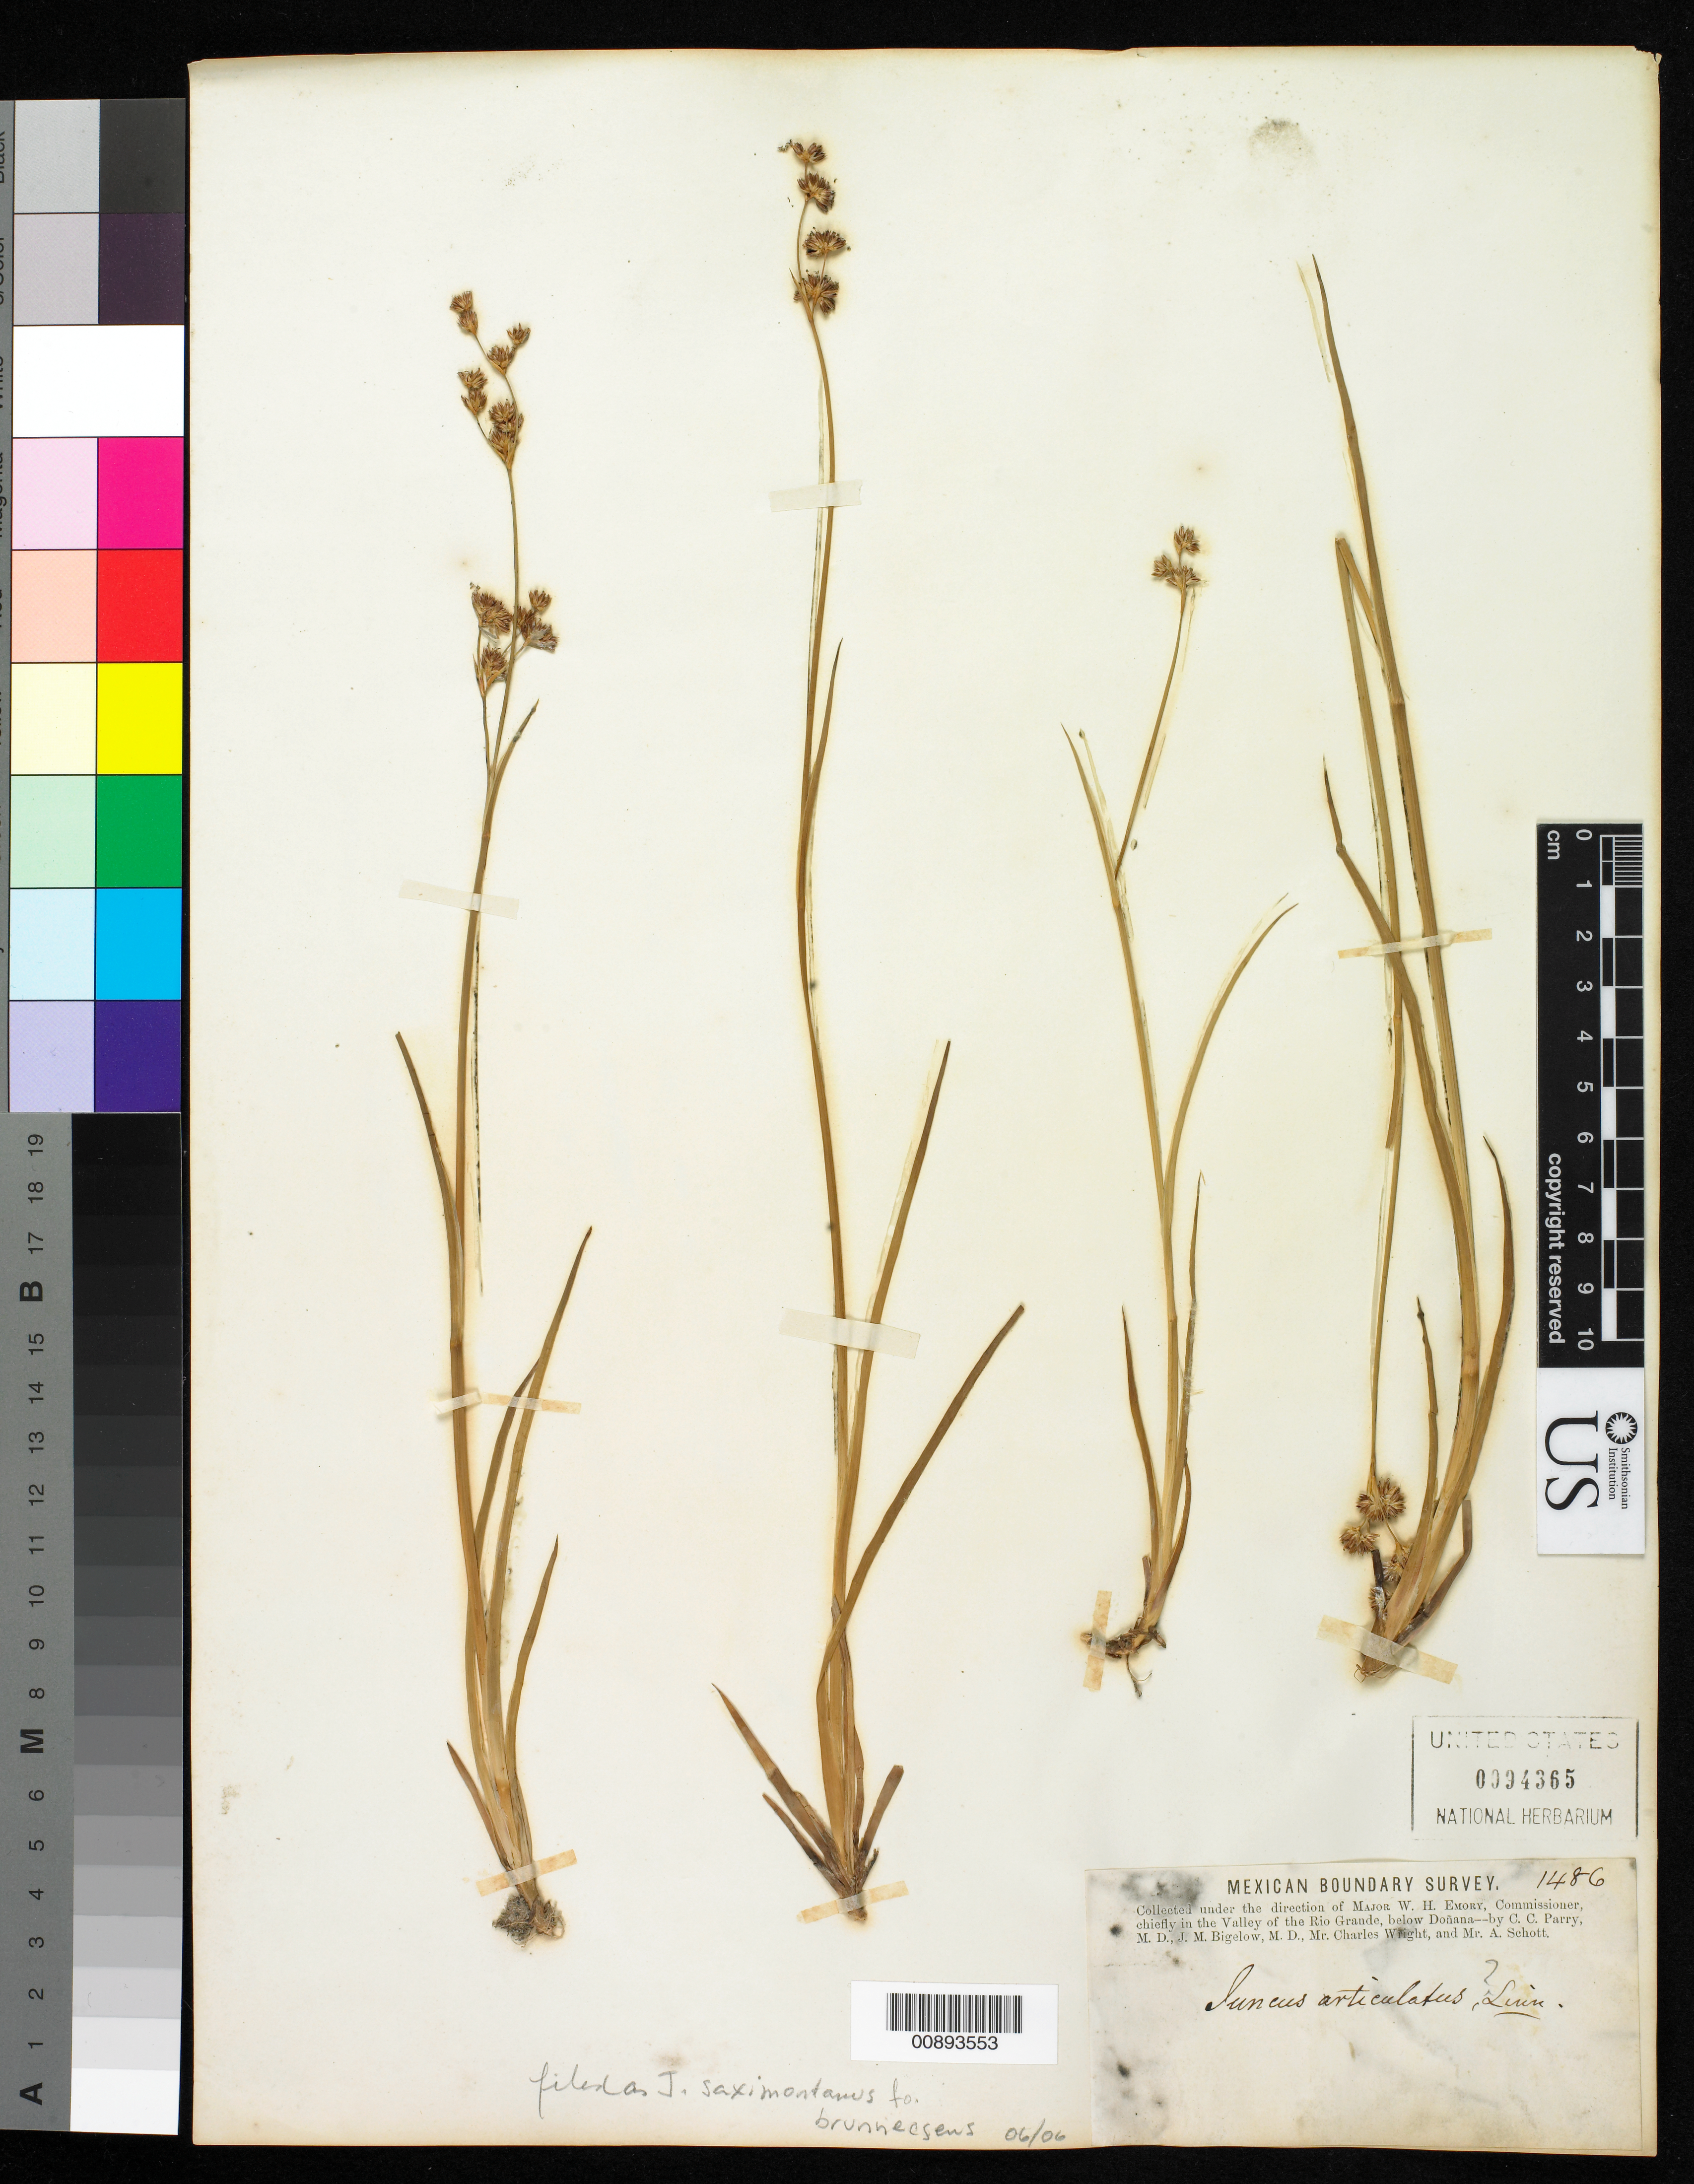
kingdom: Plantae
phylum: Tracheophyta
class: Liliopsida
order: Poales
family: Juncaceae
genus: Juncus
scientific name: Juncus saximontanus f. brunnescens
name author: (Rydb.) F.J. Herm.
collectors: C. C. Parry, J. M. Bigelow, C. Wright & A. C. V. Schott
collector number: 1486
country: United States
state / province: New Mexico / Texas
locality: Valley of the Rio Grande, below Doñana.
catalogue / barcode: US 94365